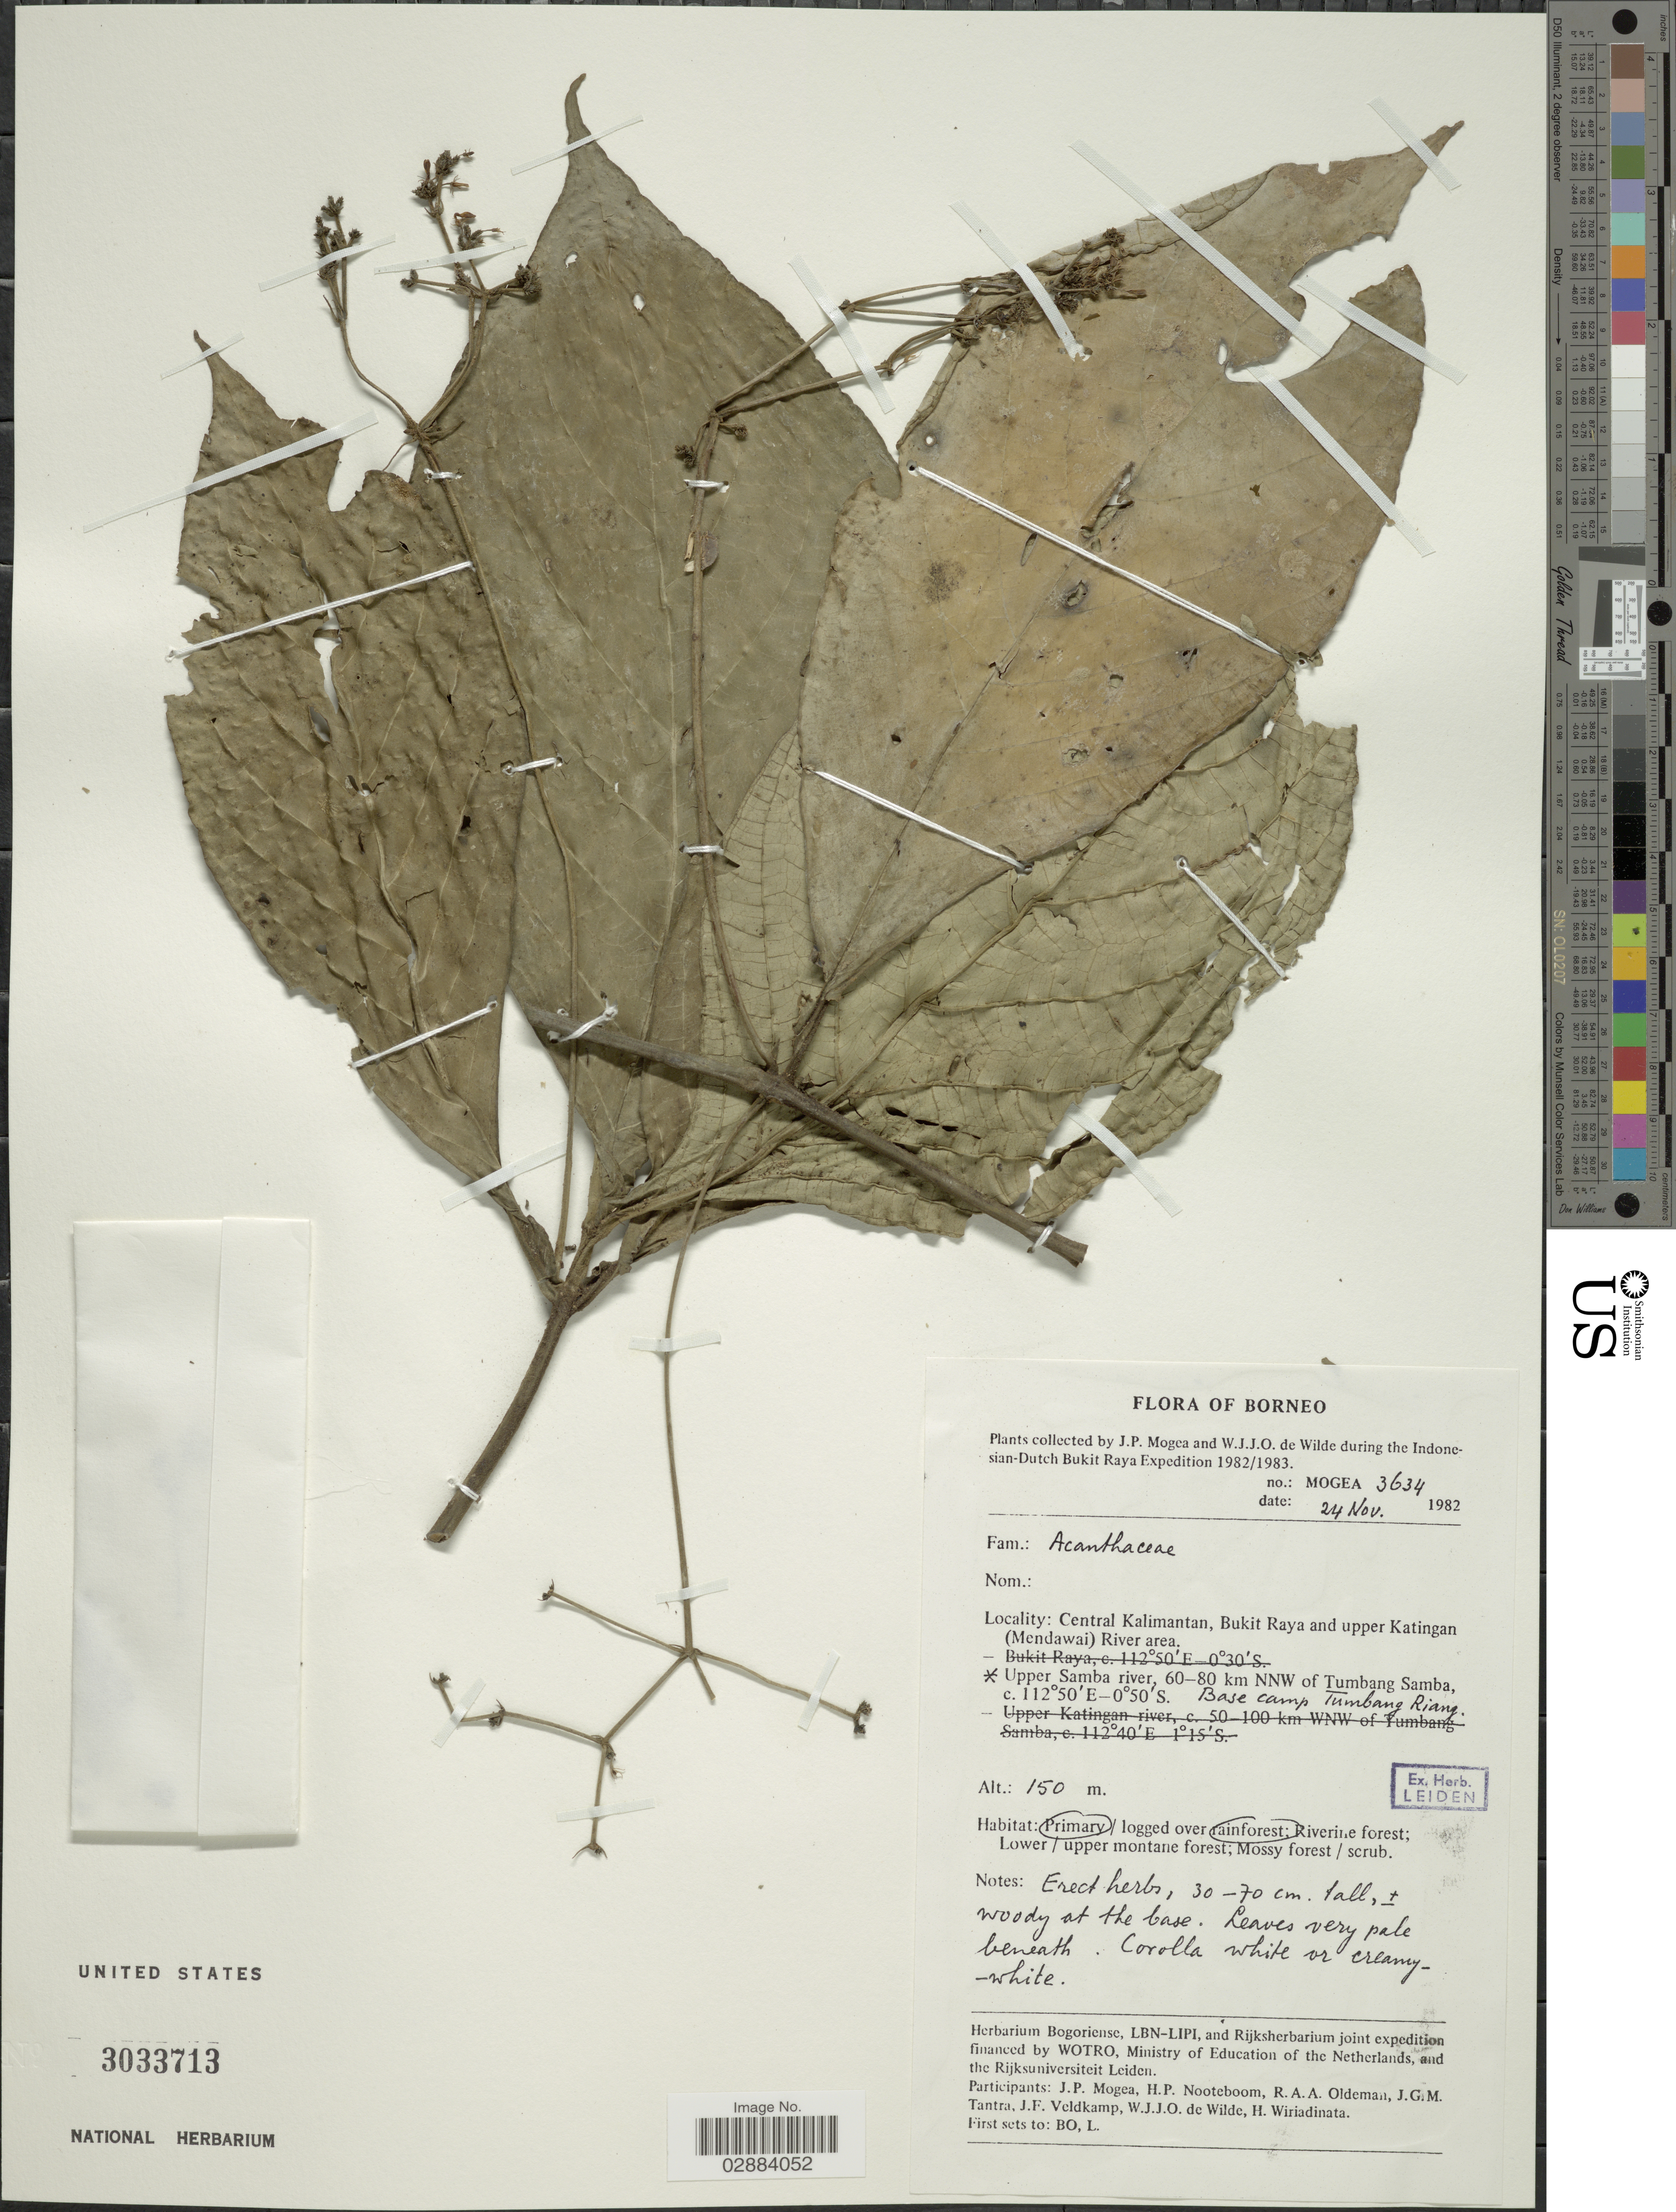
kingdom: Plantae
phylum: Tracheophyta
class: Magnoliopsida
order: Lamiales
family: Acanthaceae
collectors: J. Mogea, W. J. de Wilde, H. P. Nooteboom, R. Oldeman & et al.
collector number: MOGEA 3634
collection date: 1982-11-24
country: Indonesia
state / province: Kalimantan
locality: Borneo. Central Kalimantan, Bukit Raya and upper Katingan (Mendawai) River area. Upper Samba river, 60-80 km NNW of Tumbang Samba. Base camp Tumbang Riang.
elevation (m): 150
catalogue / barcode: US 3033713